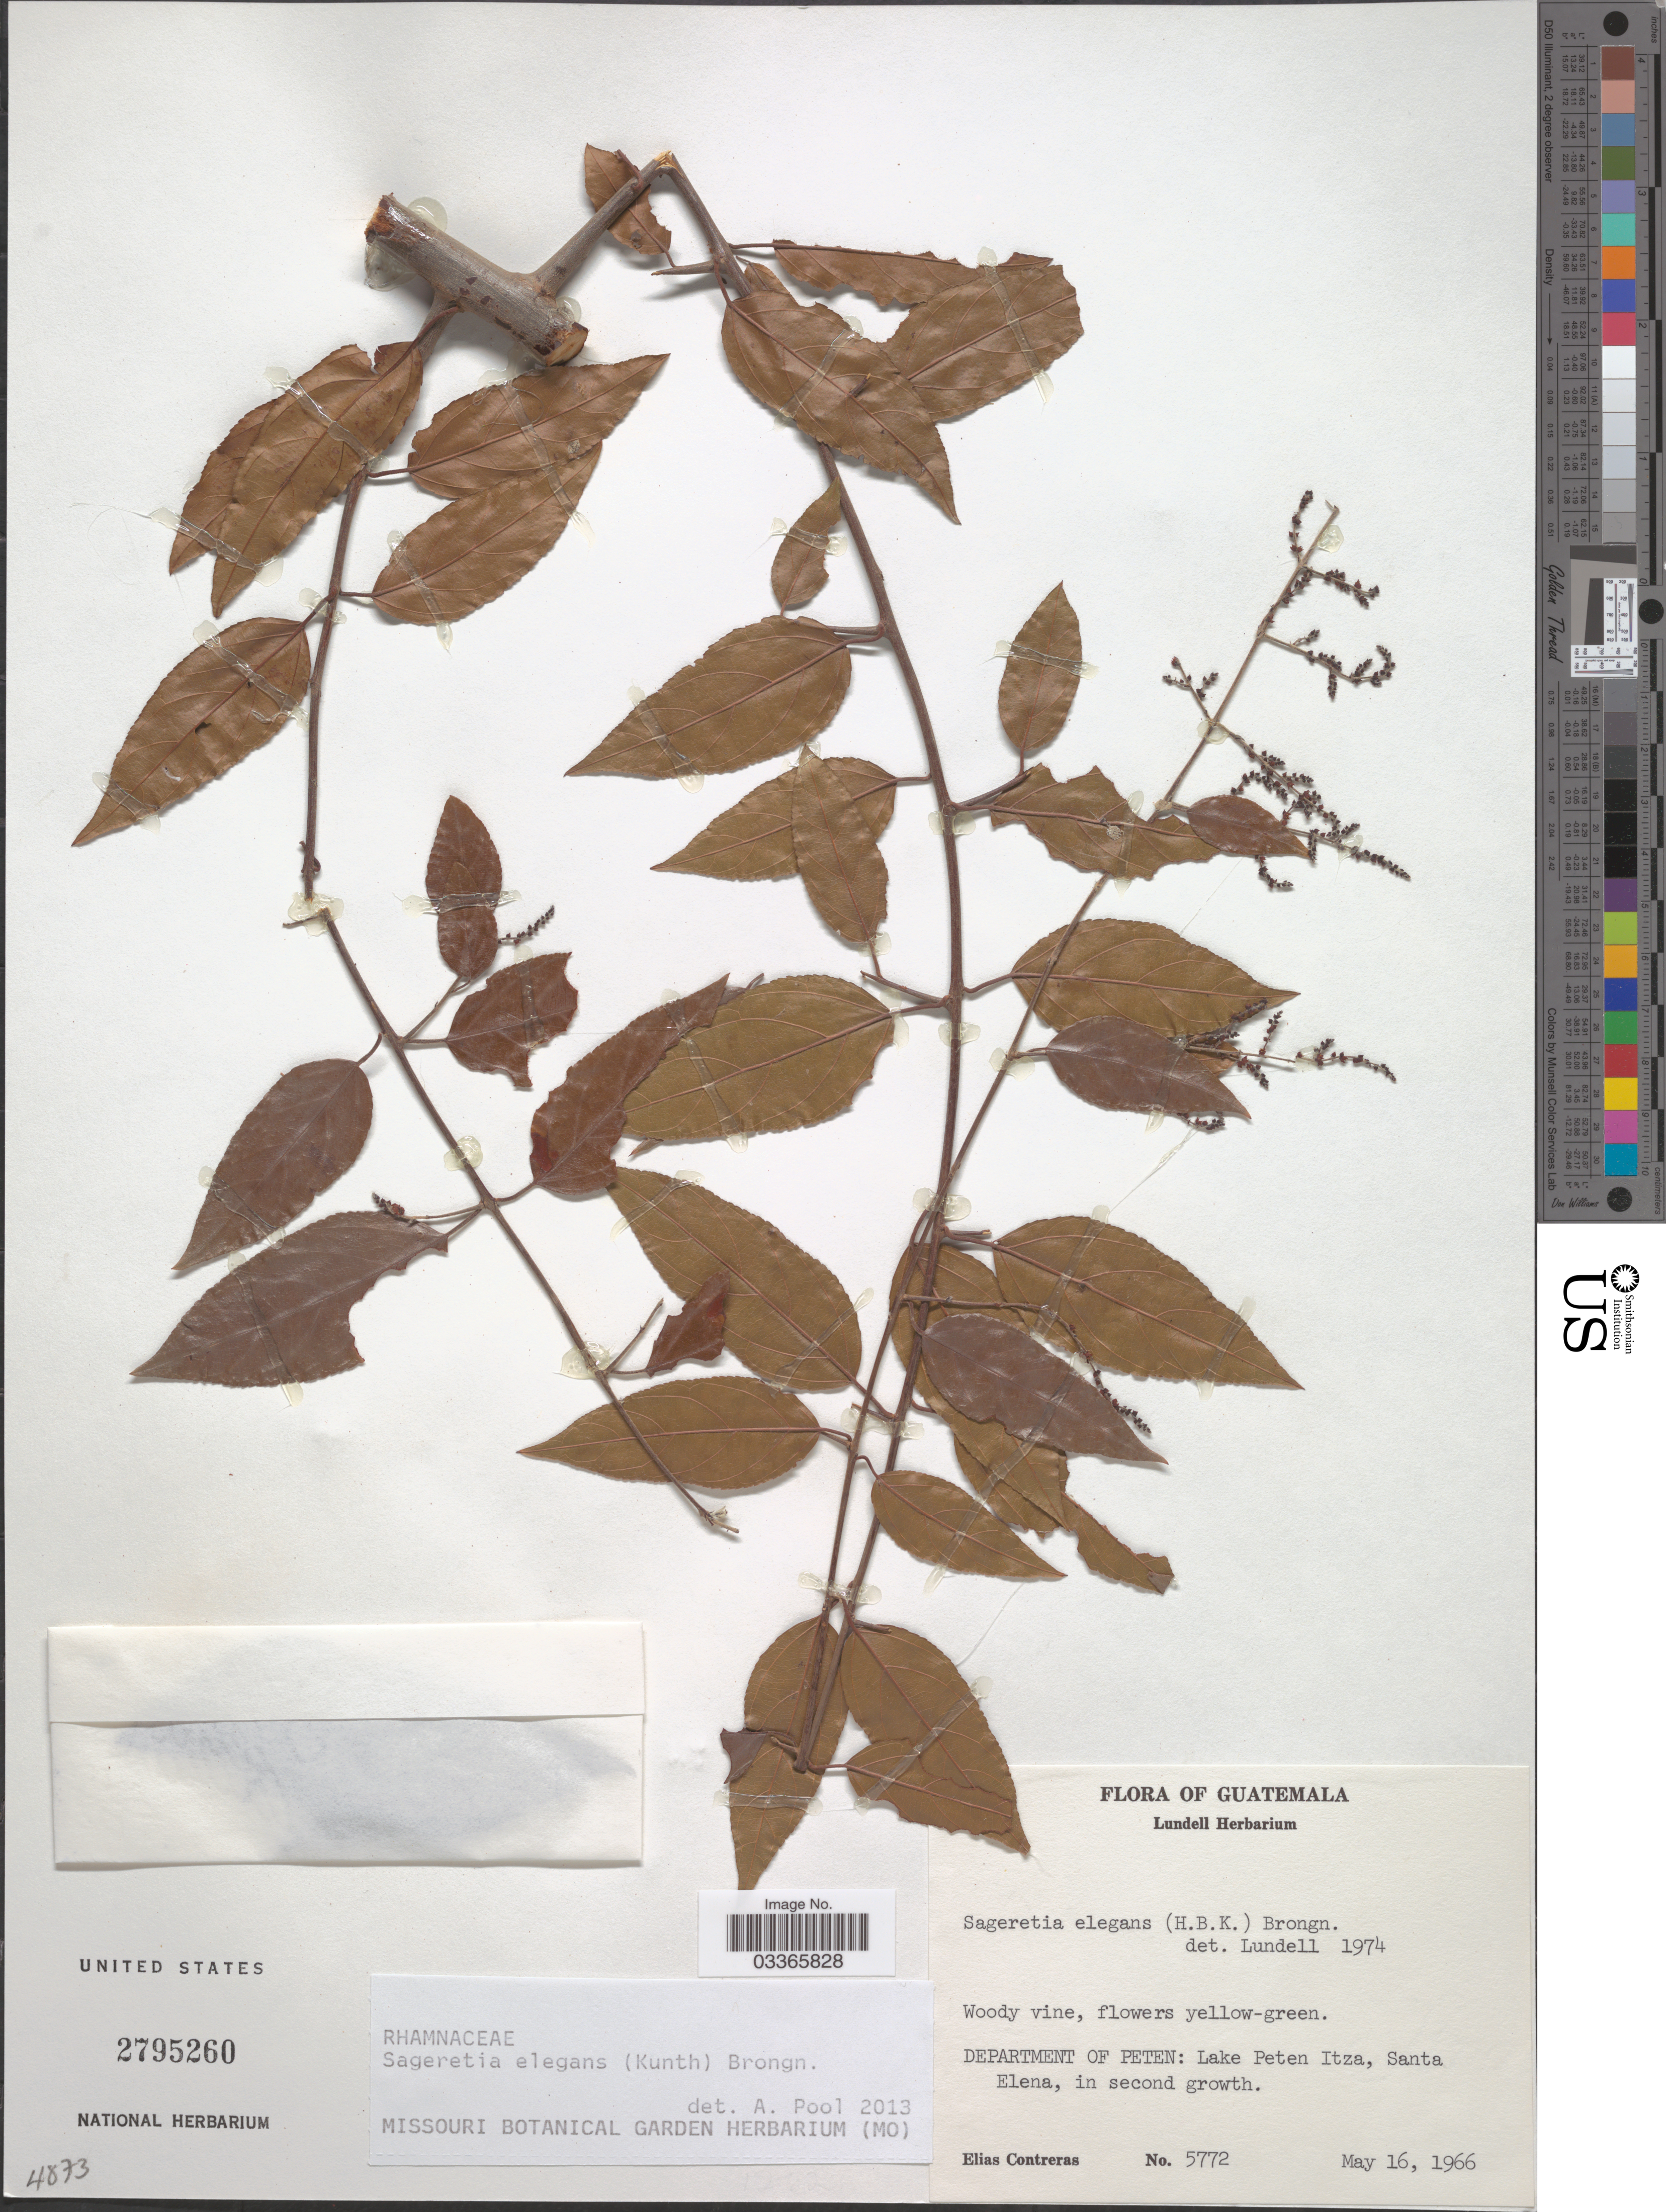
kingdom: Plantae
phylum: Tracheophyta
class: Magnoliopsida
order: Rosales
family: Rhamnaceae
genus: Sageretia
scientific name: Sageretia elegans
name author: (Kunth) Brongn.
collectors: E. Contreras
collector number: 5772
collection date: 1966-05-16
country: Guatemala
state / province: El Petén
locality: Department of Peten: Lake Peten Itza, Santa Elena.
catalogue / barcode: US 2795260